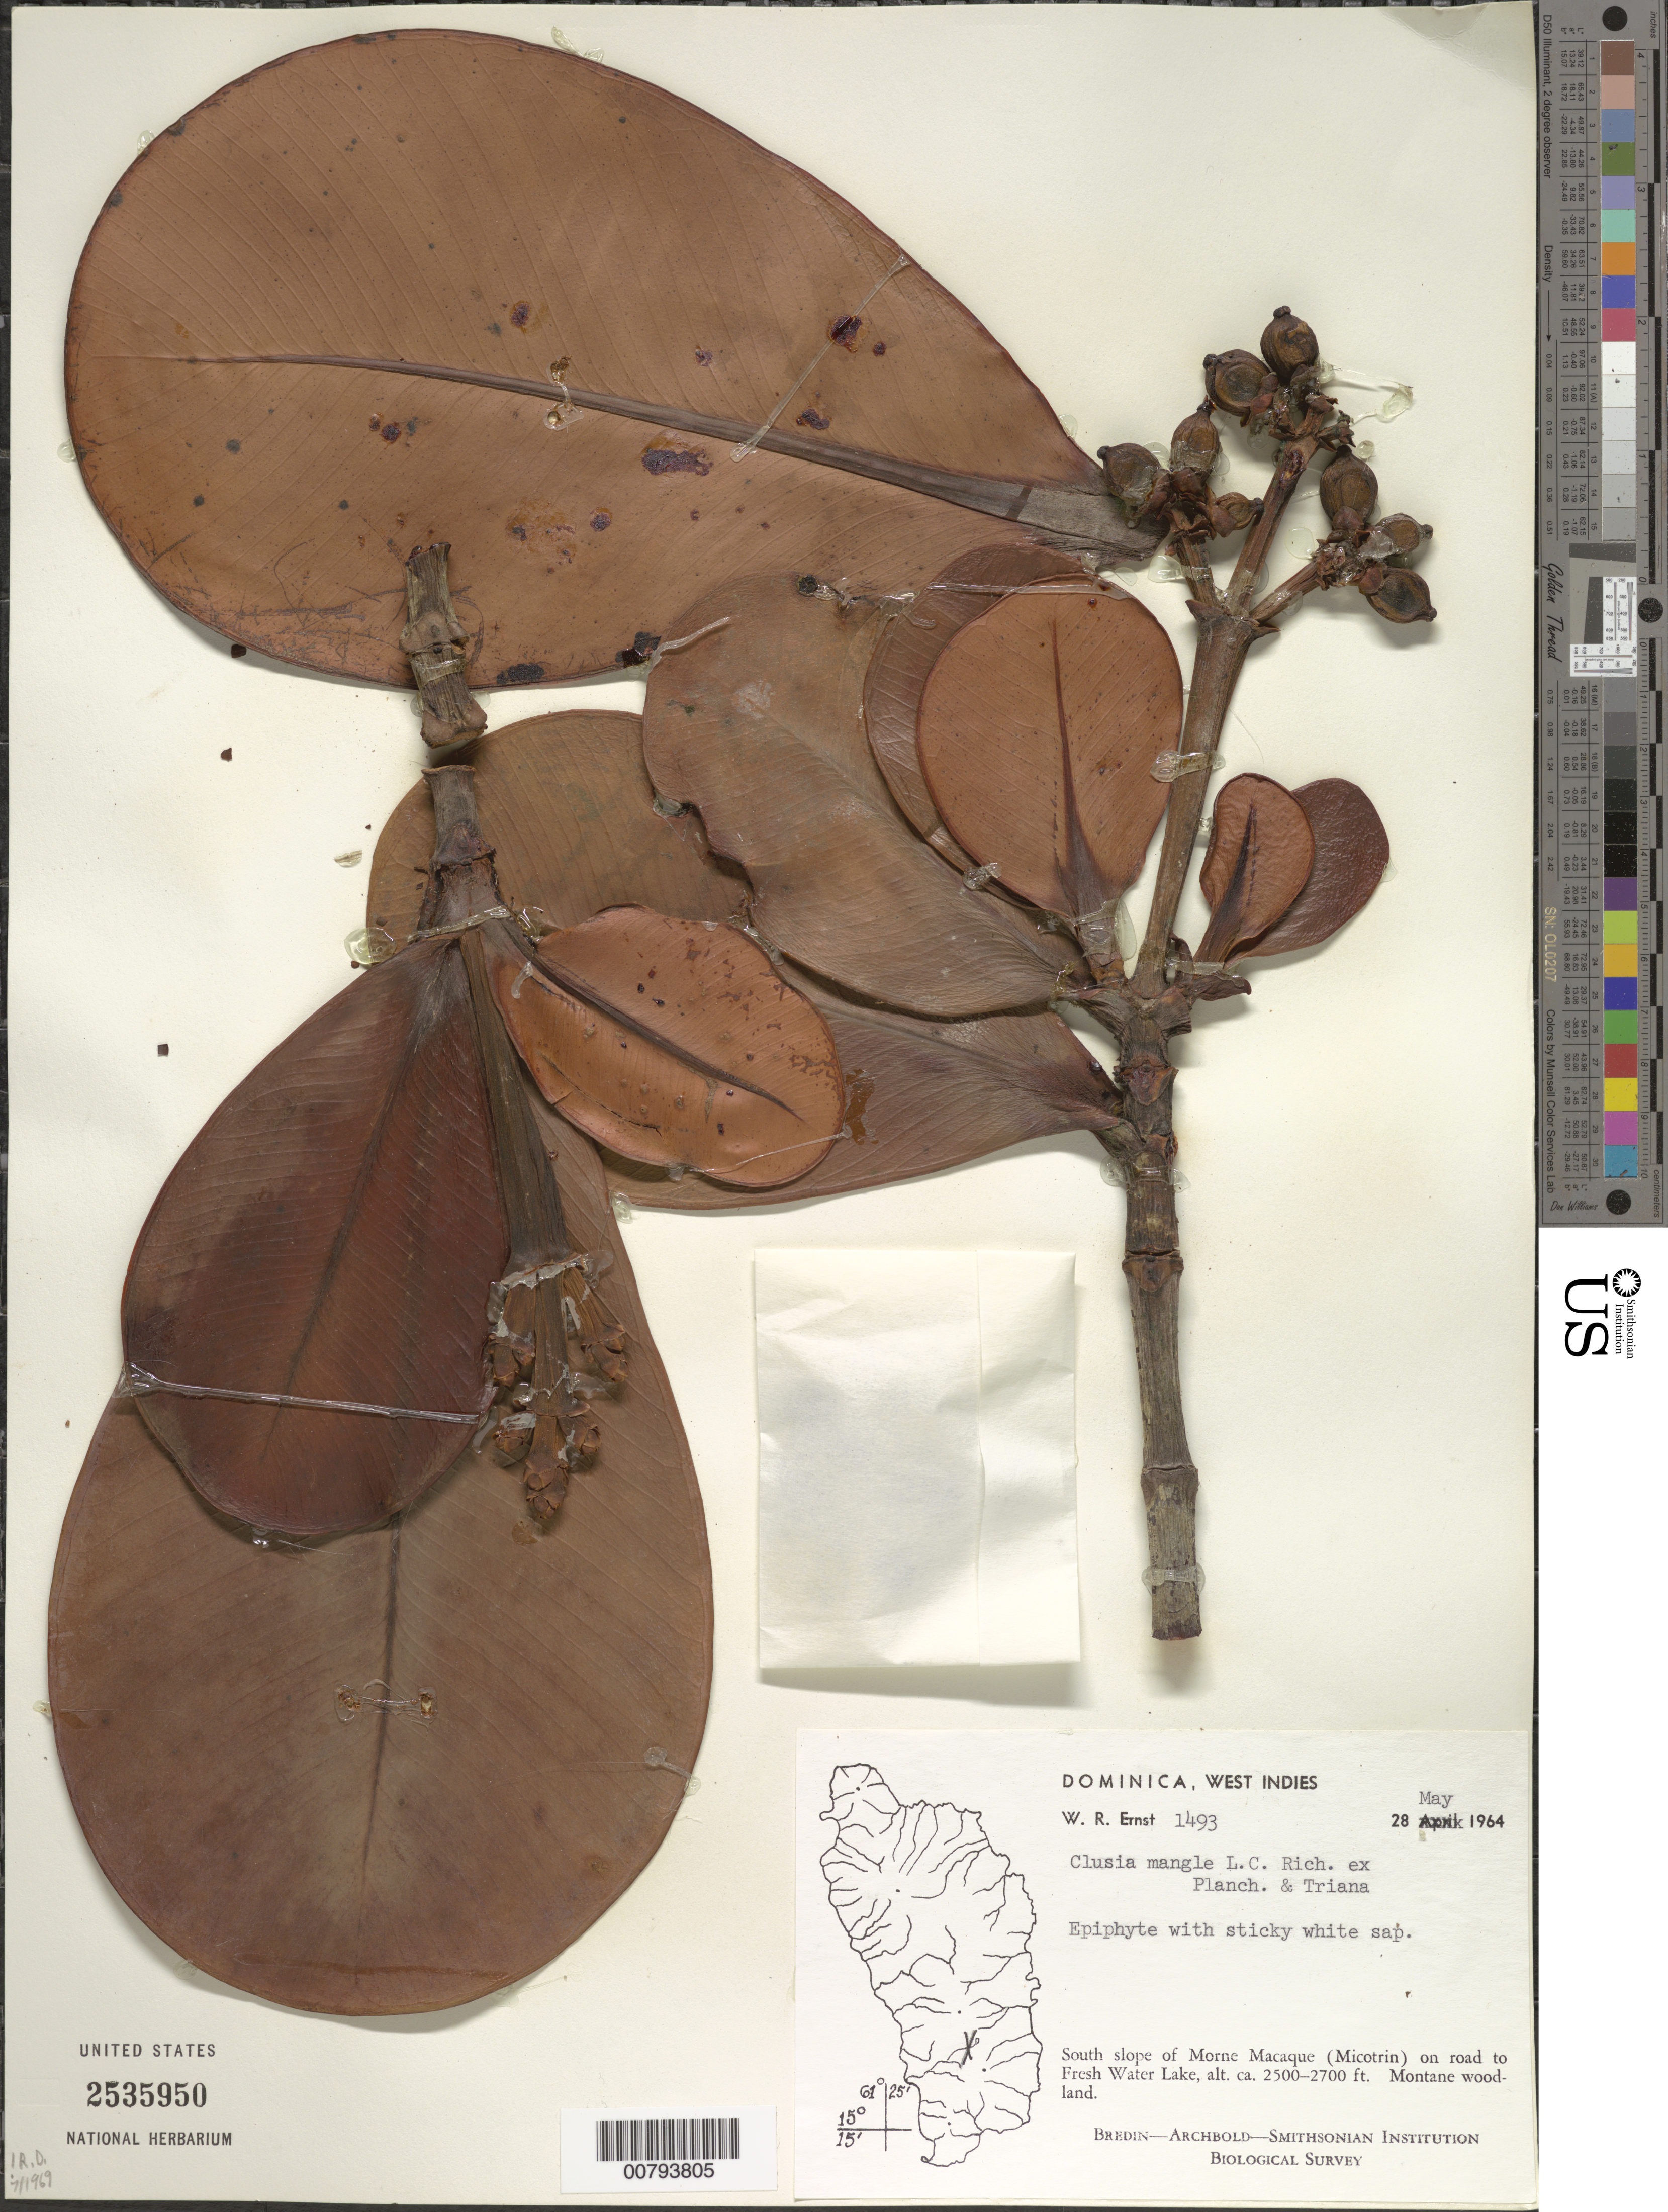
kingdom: Plantae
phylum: Tracheophyta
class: Magnoliopsida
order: Malpighiales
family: Clusiaceae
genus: Clusia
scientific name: Clusia mangle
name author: Rich. ex Planch. & Triana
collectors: W. R. Ernst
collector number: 1493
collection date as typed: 28 May 1964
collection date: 1964-05-28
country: Dominica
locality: South slope of Morne Macaque (Micotrin) on road to Fresh Water Lake.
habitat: Montane woodland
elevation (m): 762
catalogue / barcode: US 2535950